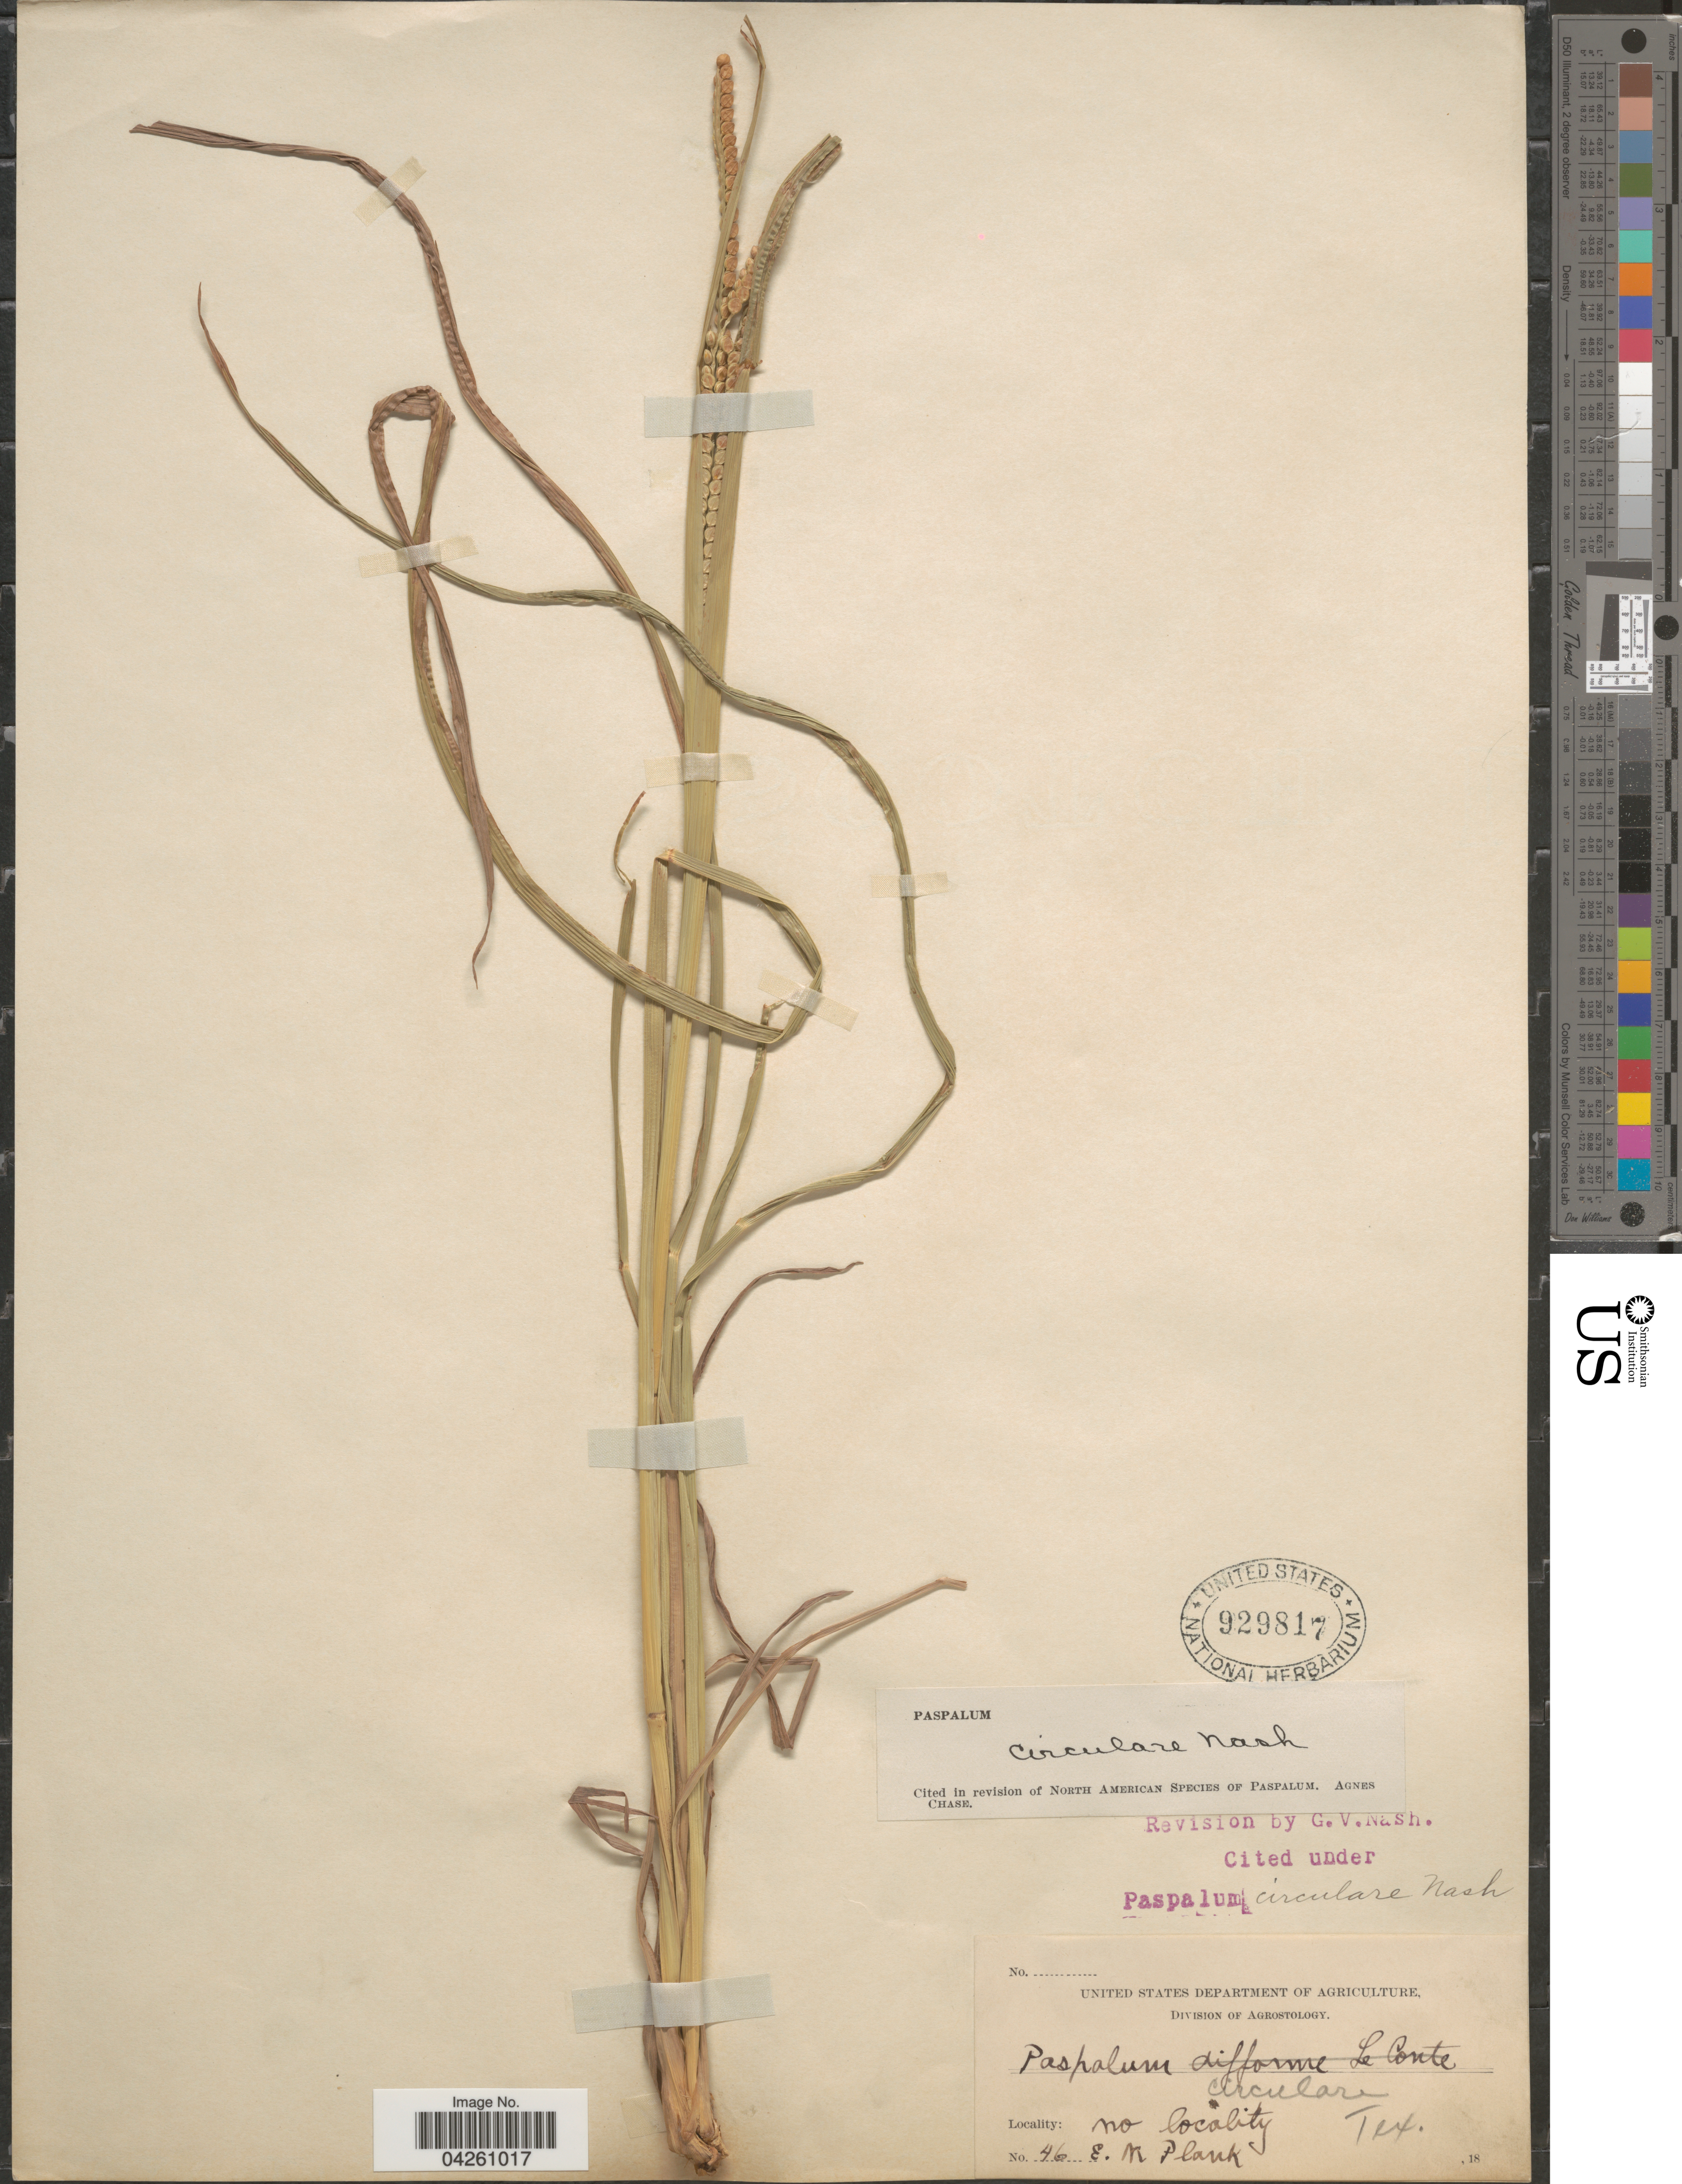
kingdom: Plantae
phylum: Tracheophyta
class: Liliopsida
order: Poales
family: Poaceae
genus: Paspalum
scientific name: Paspalum circulare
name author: Nash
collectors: E. Plank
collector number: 46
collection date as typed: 18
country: United States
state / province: Texas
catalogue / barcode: US 929817